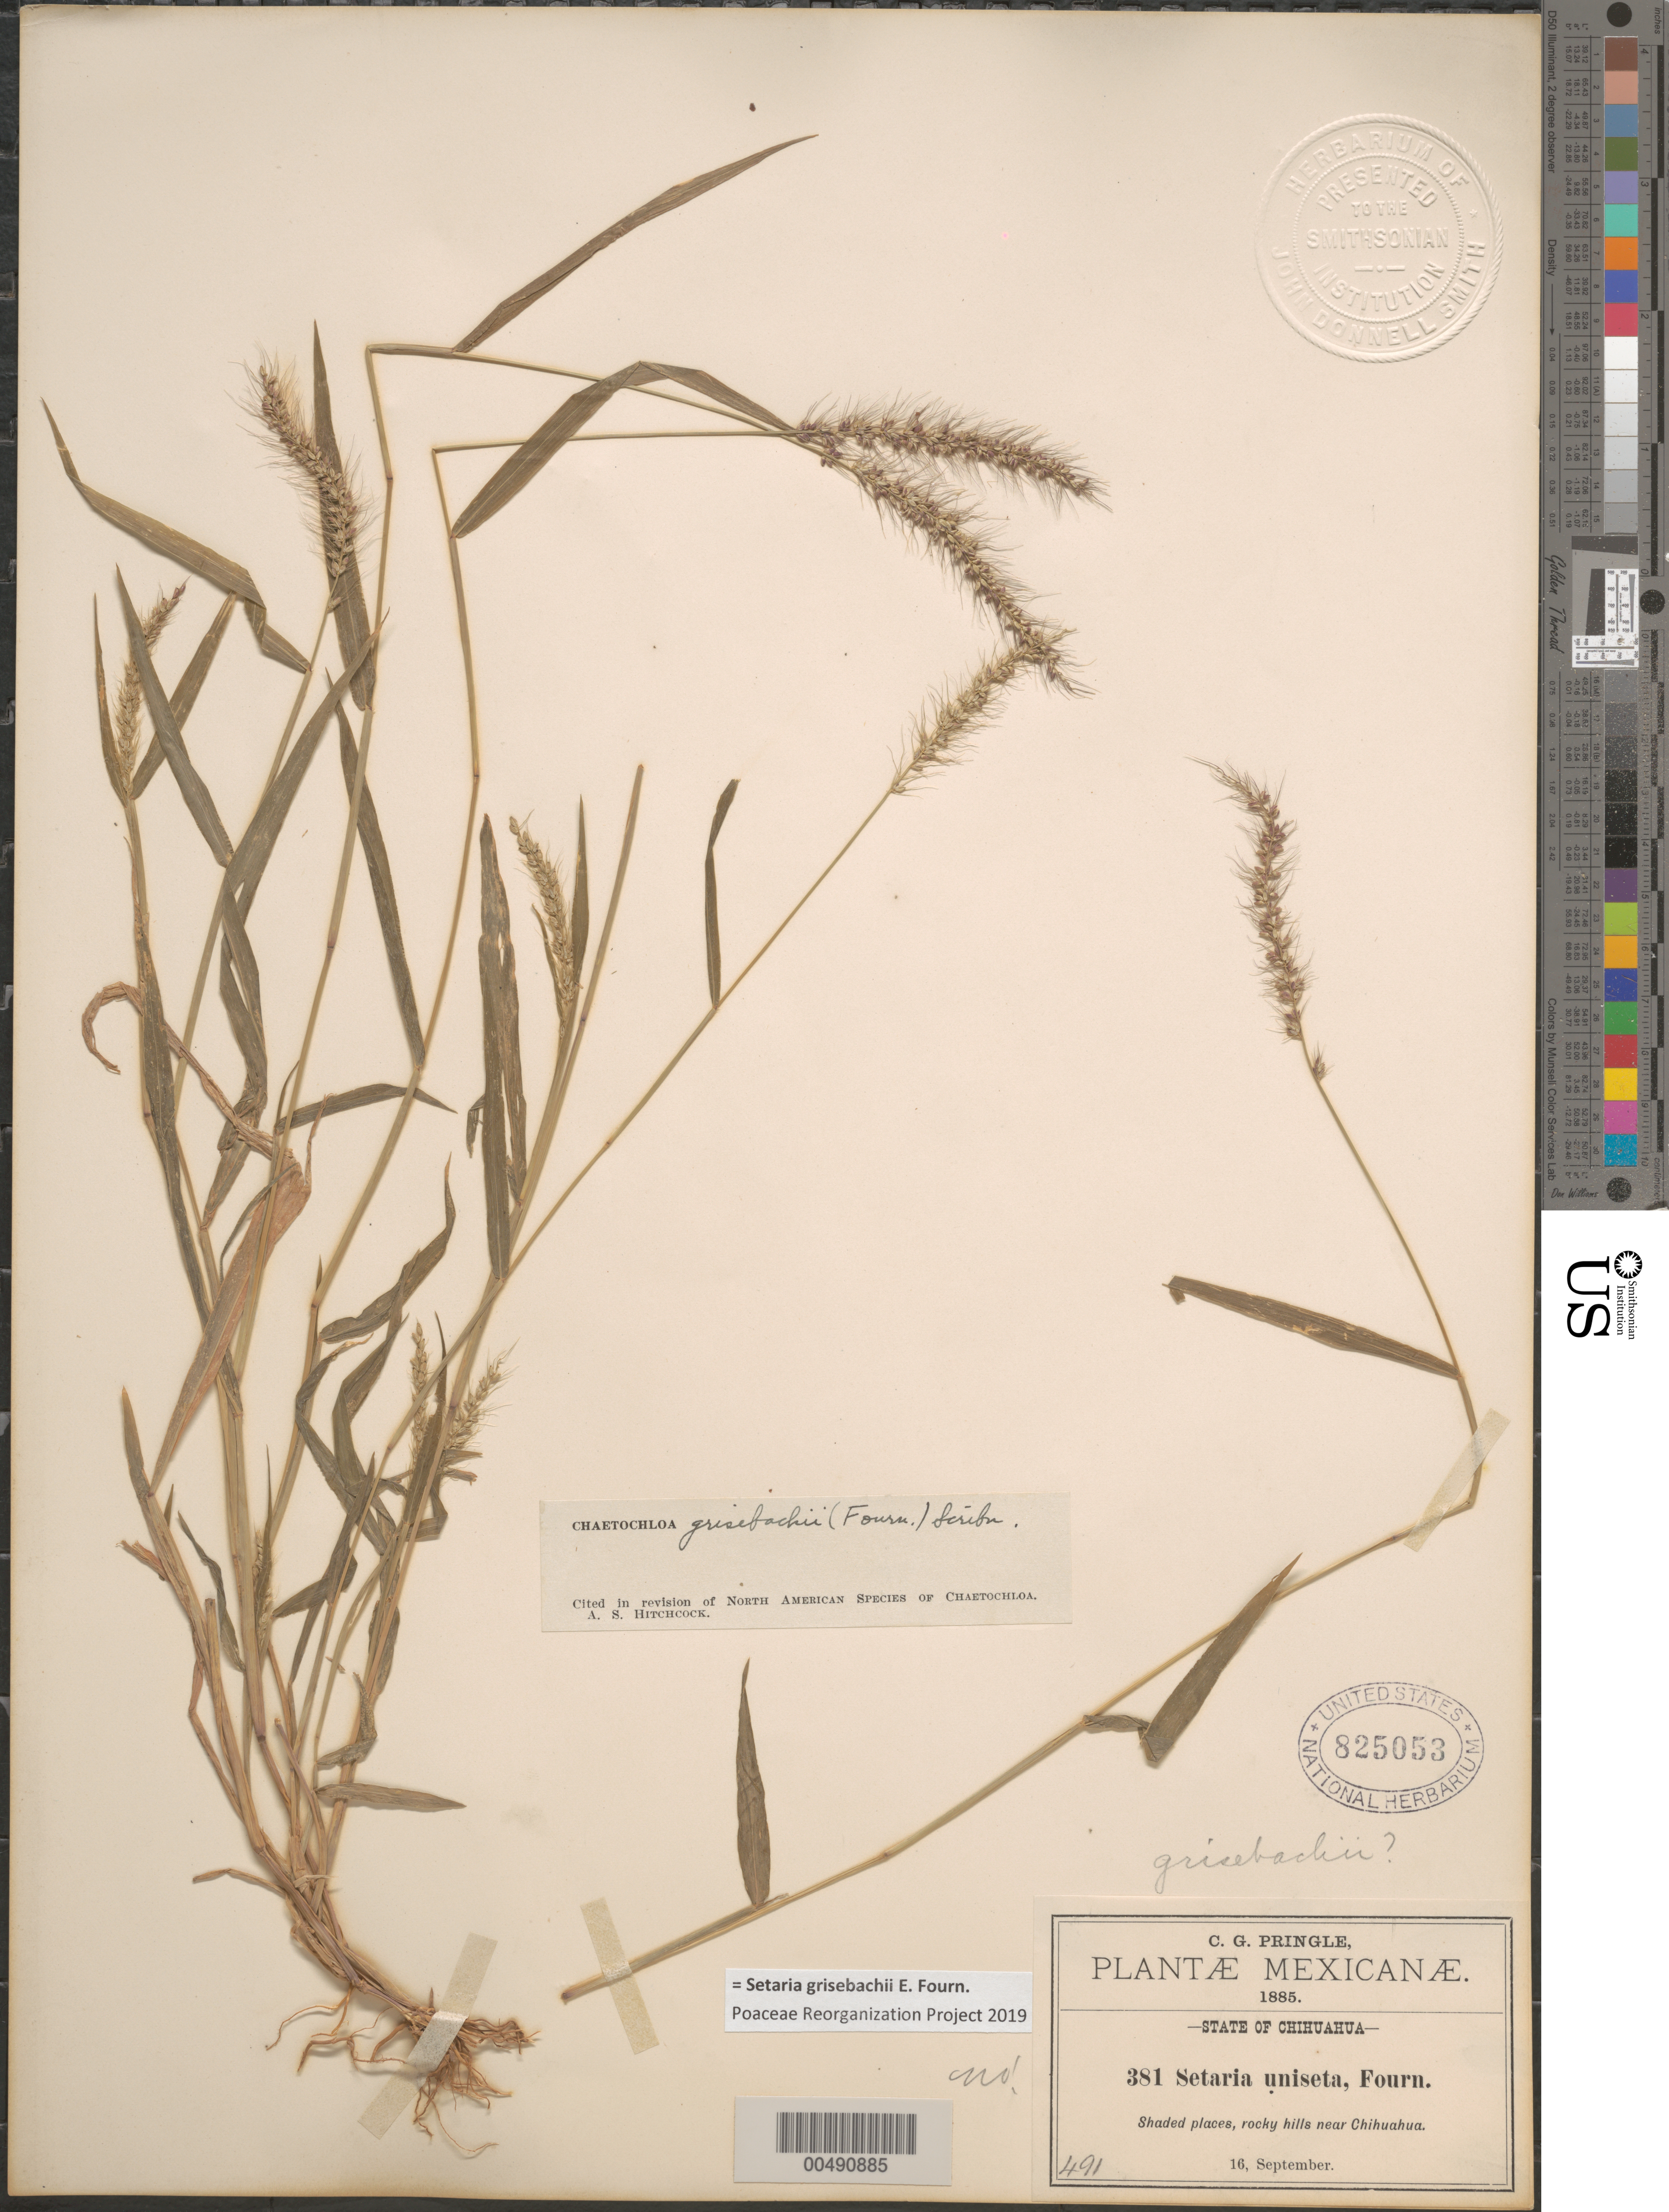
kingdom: Plantae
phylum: Tracheophyta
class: Liliopsida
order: Poales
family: Poaceae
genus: Setaria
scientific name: Setaria grisebachii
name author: E. Fourn.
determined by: Poaceae Reorganization Project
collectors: C. G. Pringle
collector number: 381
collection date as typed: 16 Sep 1885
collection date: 1885-09-16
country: Mexico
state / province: Chihuahua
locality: Near Chihuahua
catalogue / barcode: US 825053